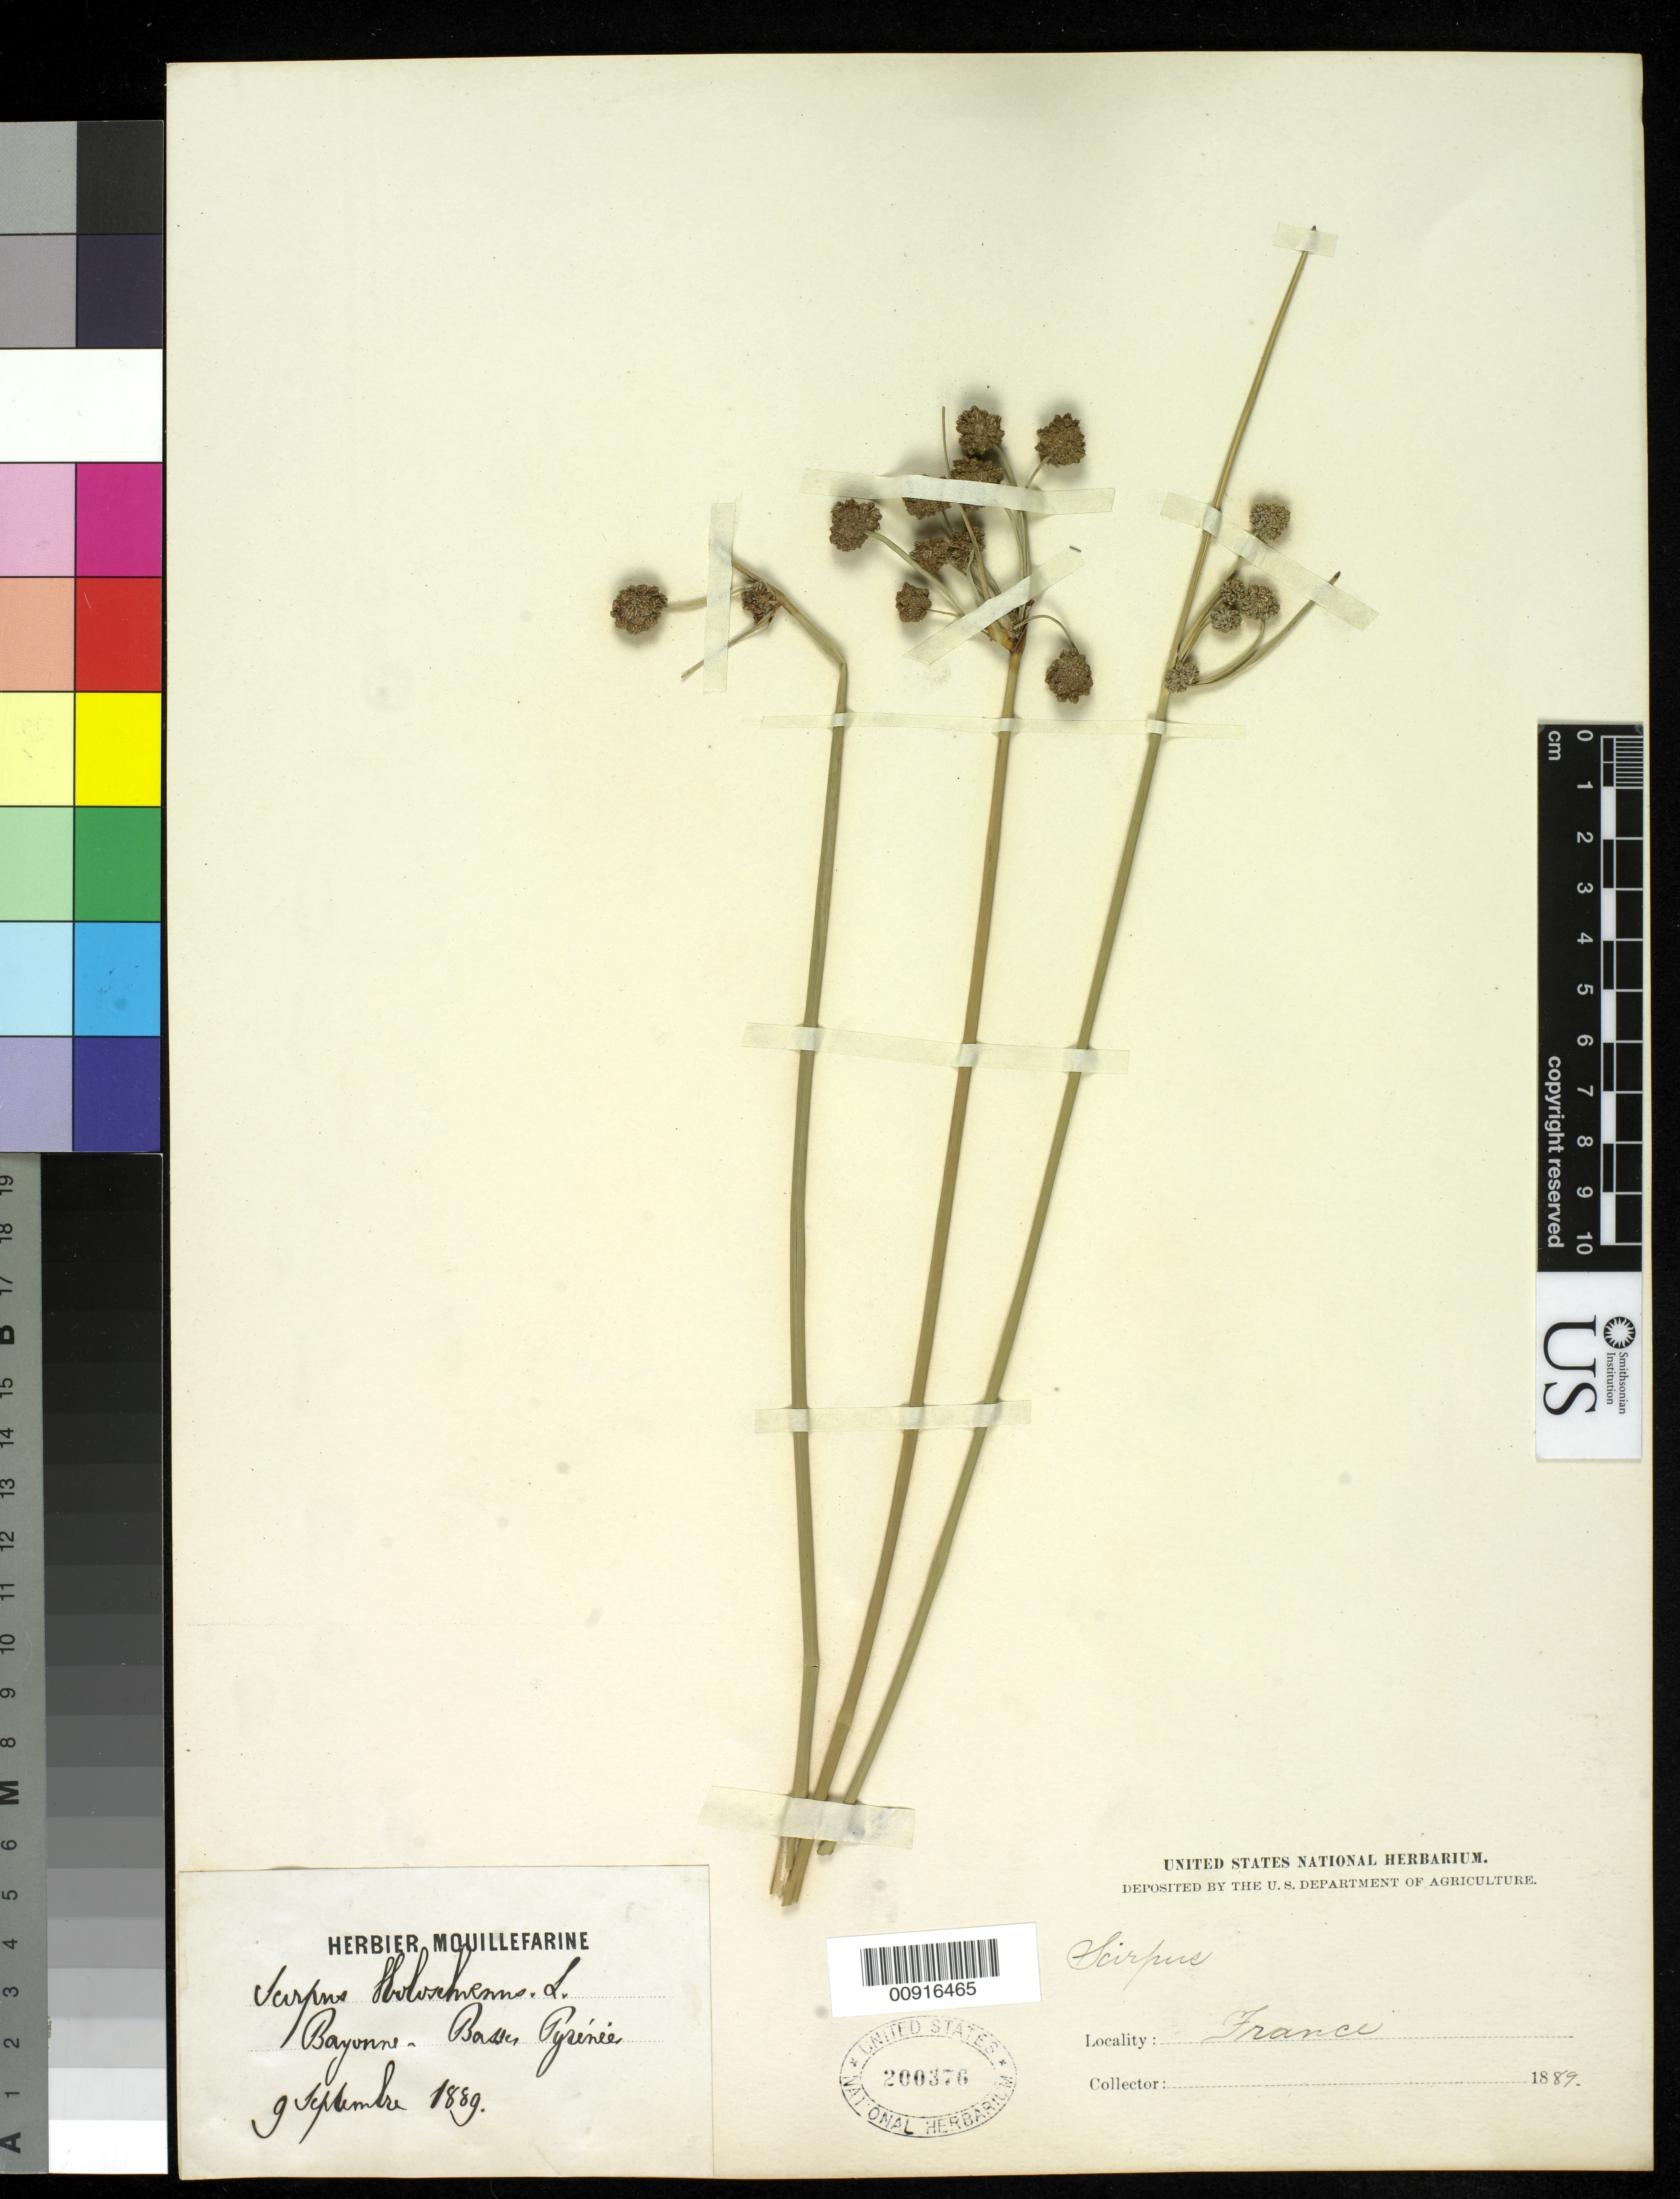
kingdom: Plantae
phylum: Tracheophyta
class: Liliopsida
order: Poales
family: Cyperaceae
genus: Scirpoides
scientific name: Scirpoides holoschoenus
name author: (L.) Soják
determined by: Strong, M. T., (US), Smithsonian Institution - National Museum of Natural History (UNITED STATES)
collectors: ex herb. Mouillefarine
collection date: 1889-09-09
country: France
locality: Bayonne: Basser Pyrenee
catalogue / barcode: US 200376